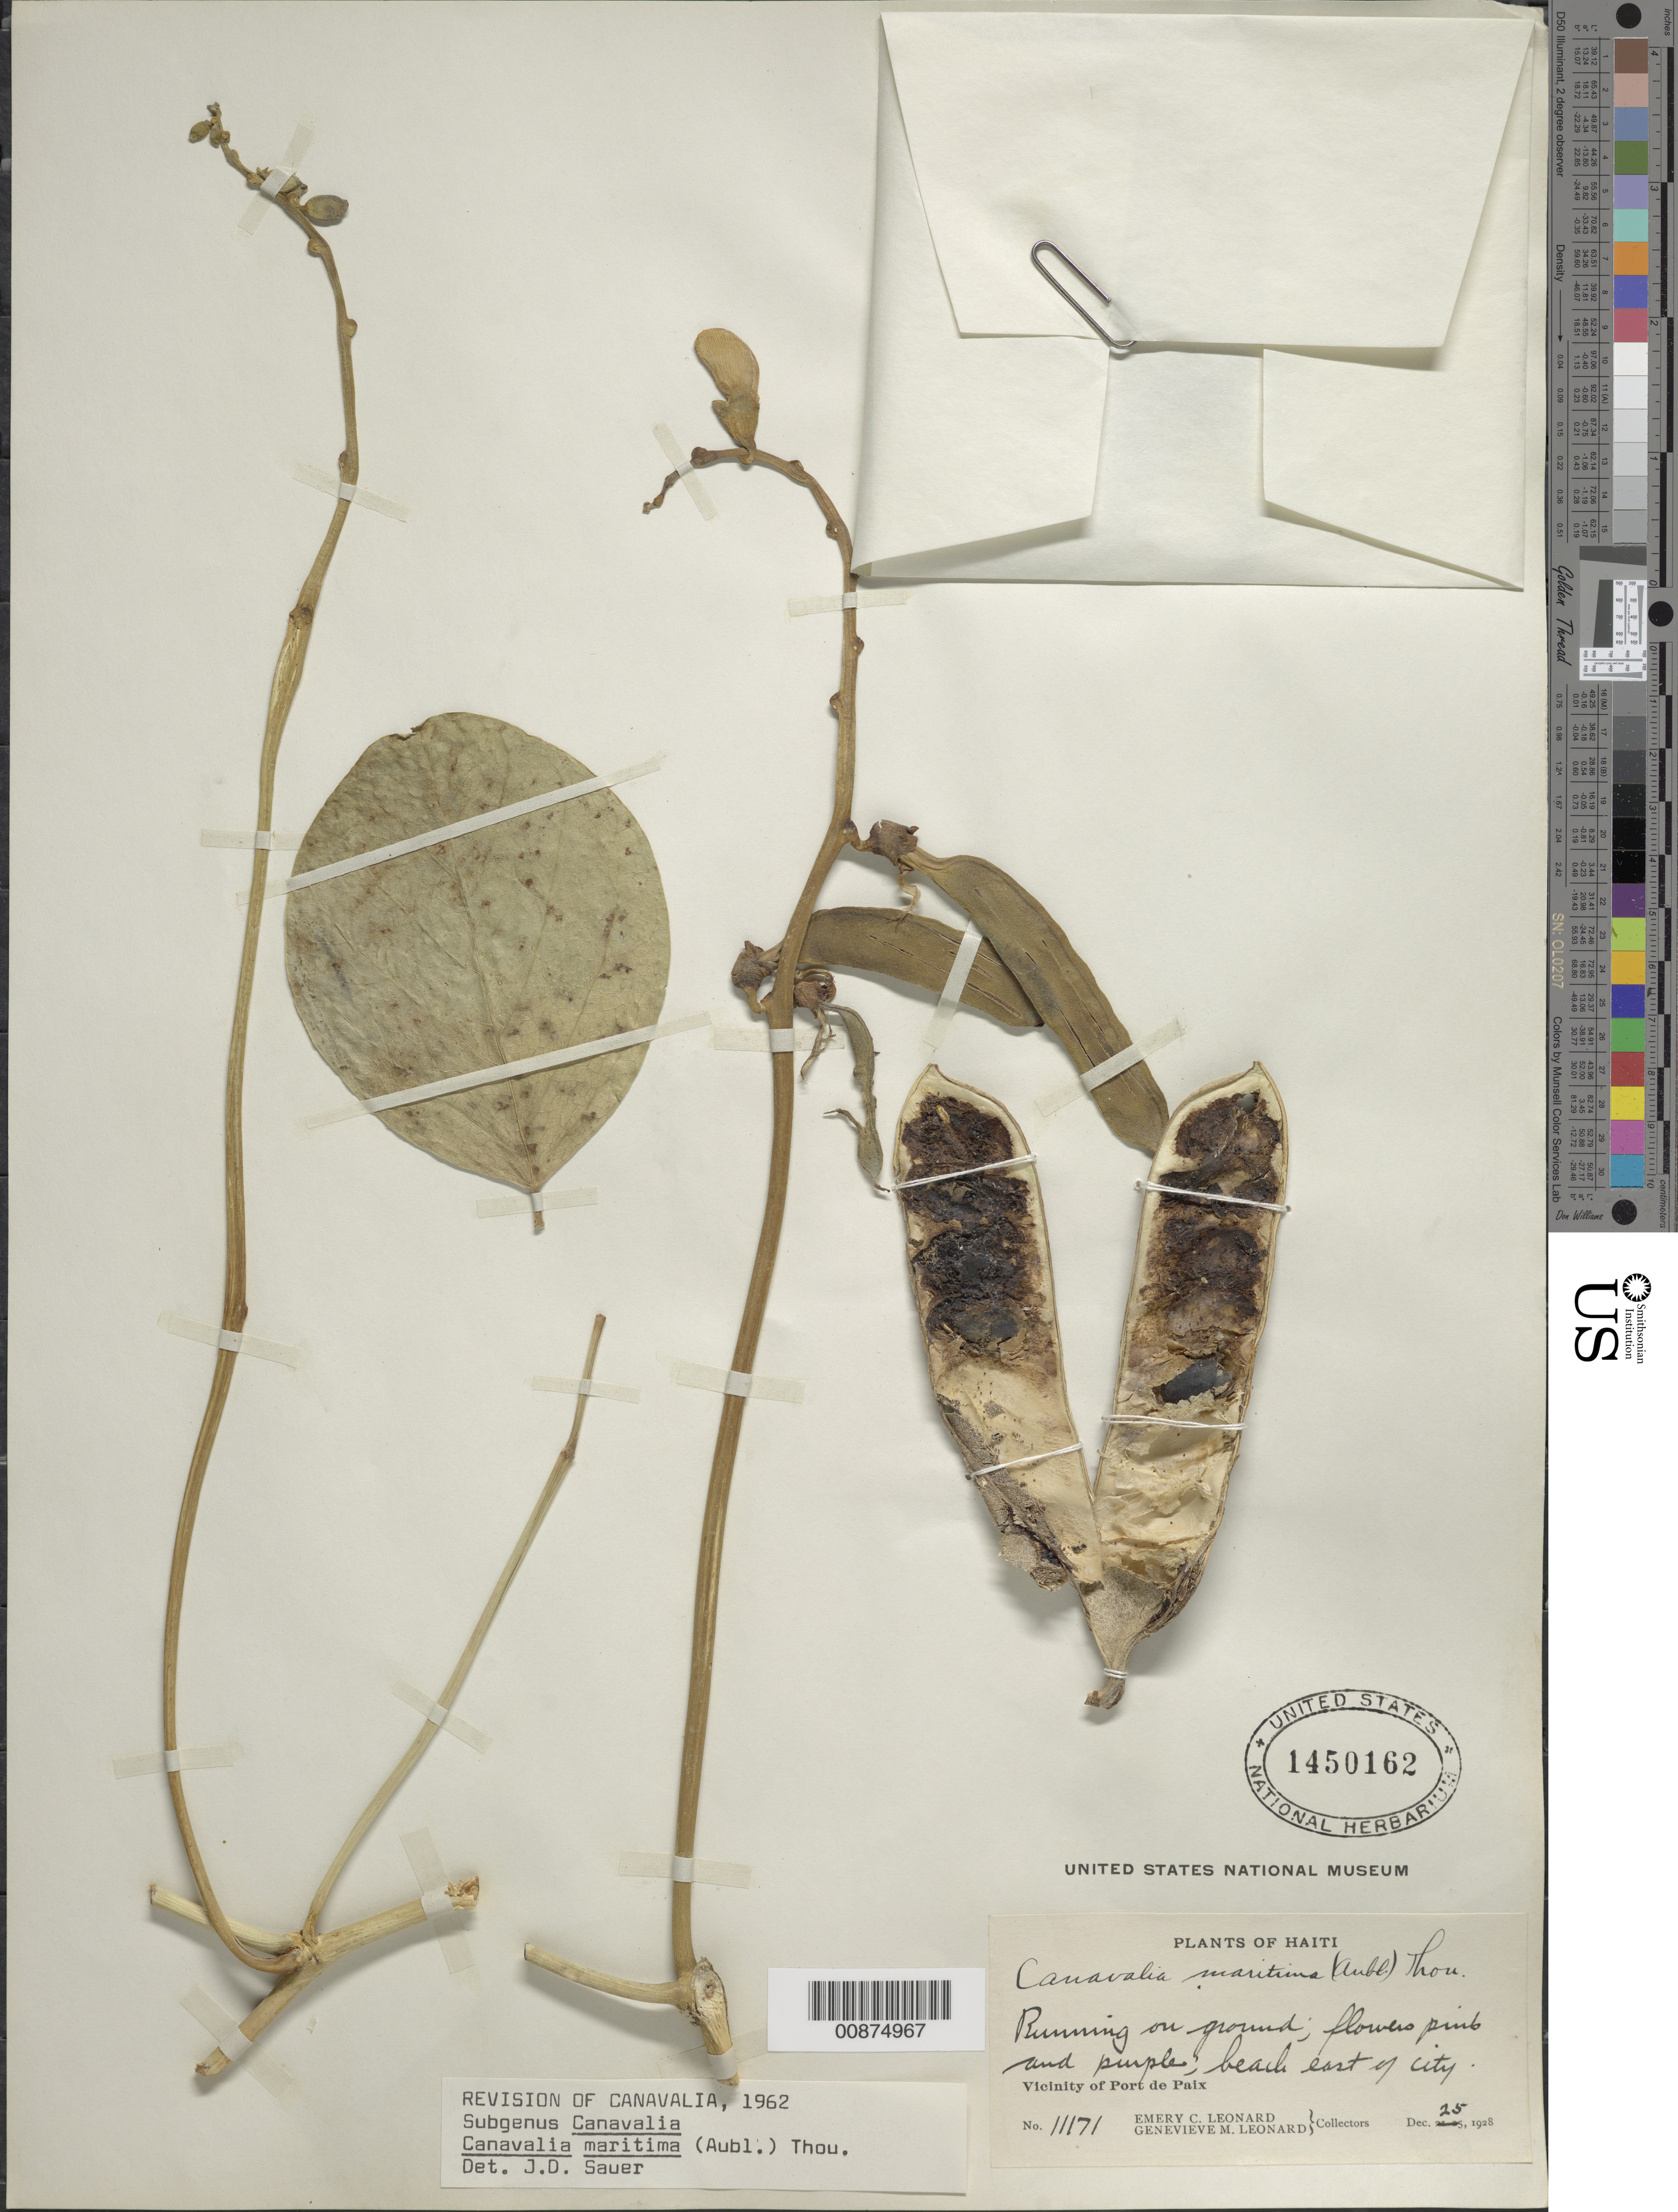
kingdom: Plantae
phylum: Tracheophyta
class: Magnoliopsida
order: Fabales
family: Fabaceae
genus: Canavalia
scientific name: Canavalia rosea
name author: (Sw.) DC.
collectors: E. C. Leonard & G. M. Leonard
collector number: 11171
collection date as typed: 25 Dec 1928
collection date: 1928-12-25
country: Haiti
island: Hispaniola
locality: Beach east of Port de Paix.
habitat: Running on ground; beach.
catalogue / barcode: US 1450162